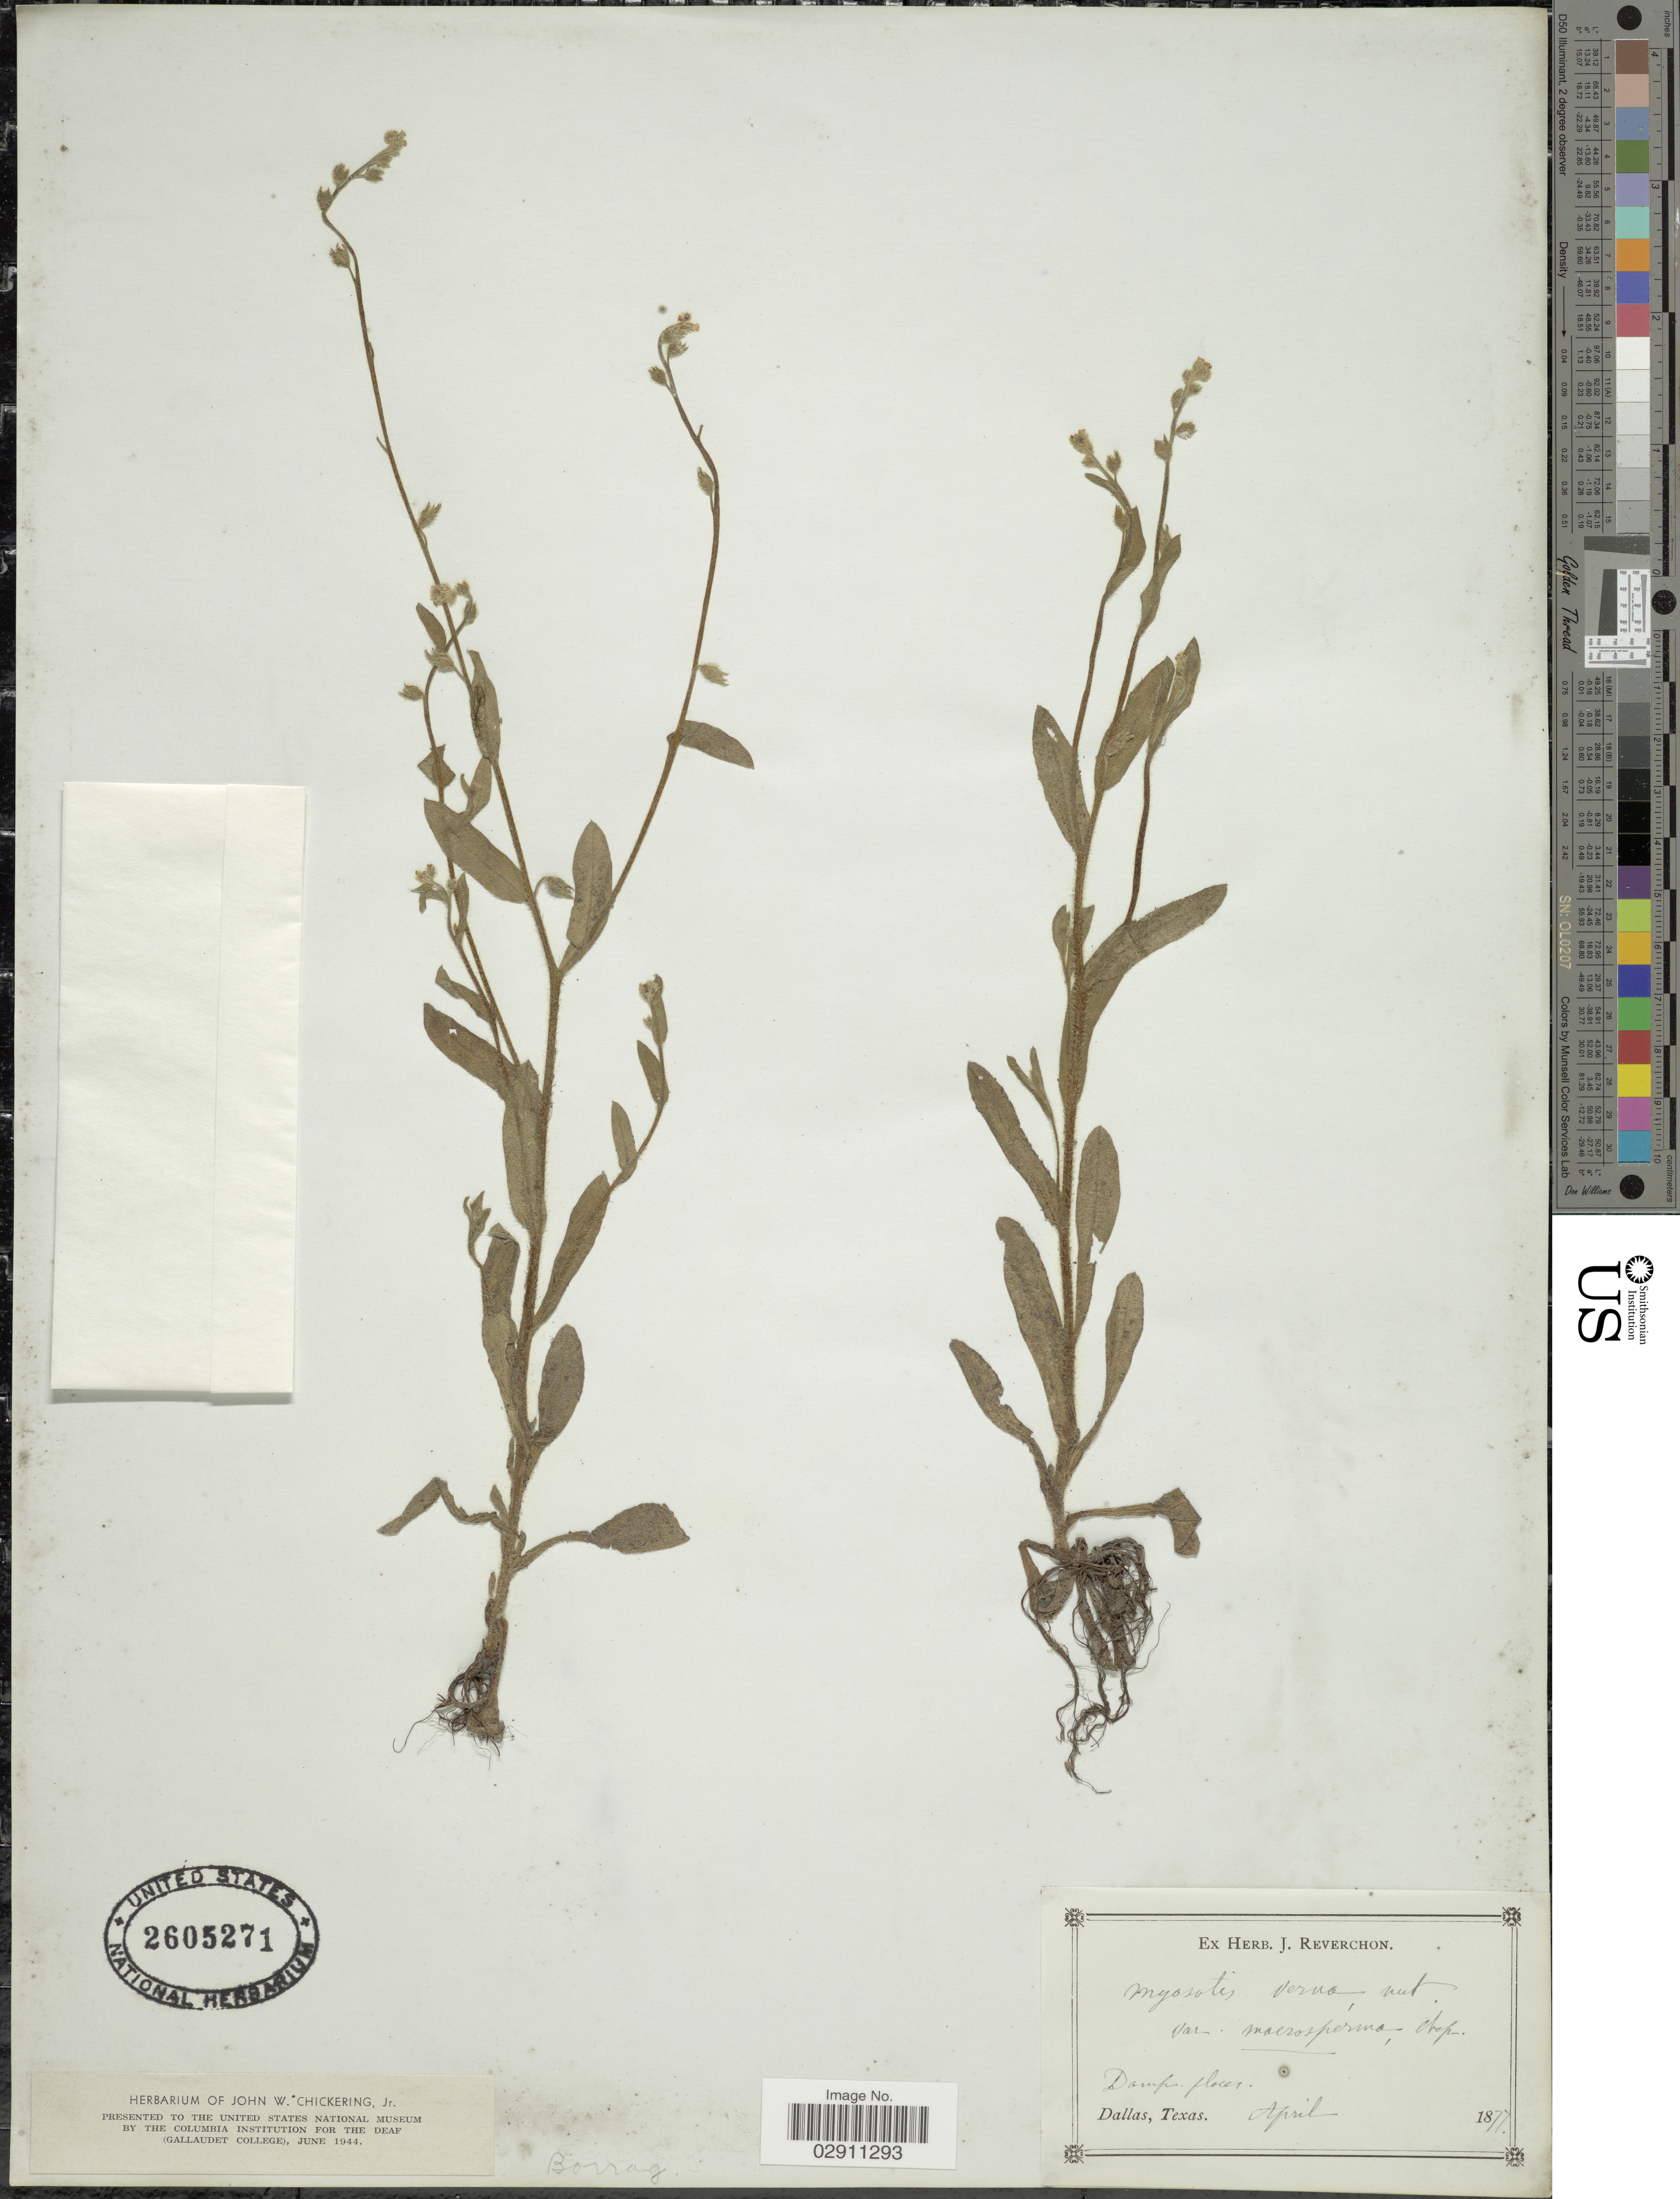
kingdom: Plantae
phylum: Tracheophyta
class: Magnoliopsida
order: Boraginales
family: Boraginaceae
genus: Myosotis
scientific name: Myosotis macrosperma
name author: Engelm.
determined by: Goldman, Doug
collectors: ex herb. J. Reverchon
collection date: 1877-04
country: United States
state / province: Texas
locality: Dallas.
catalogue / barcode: US 2605271